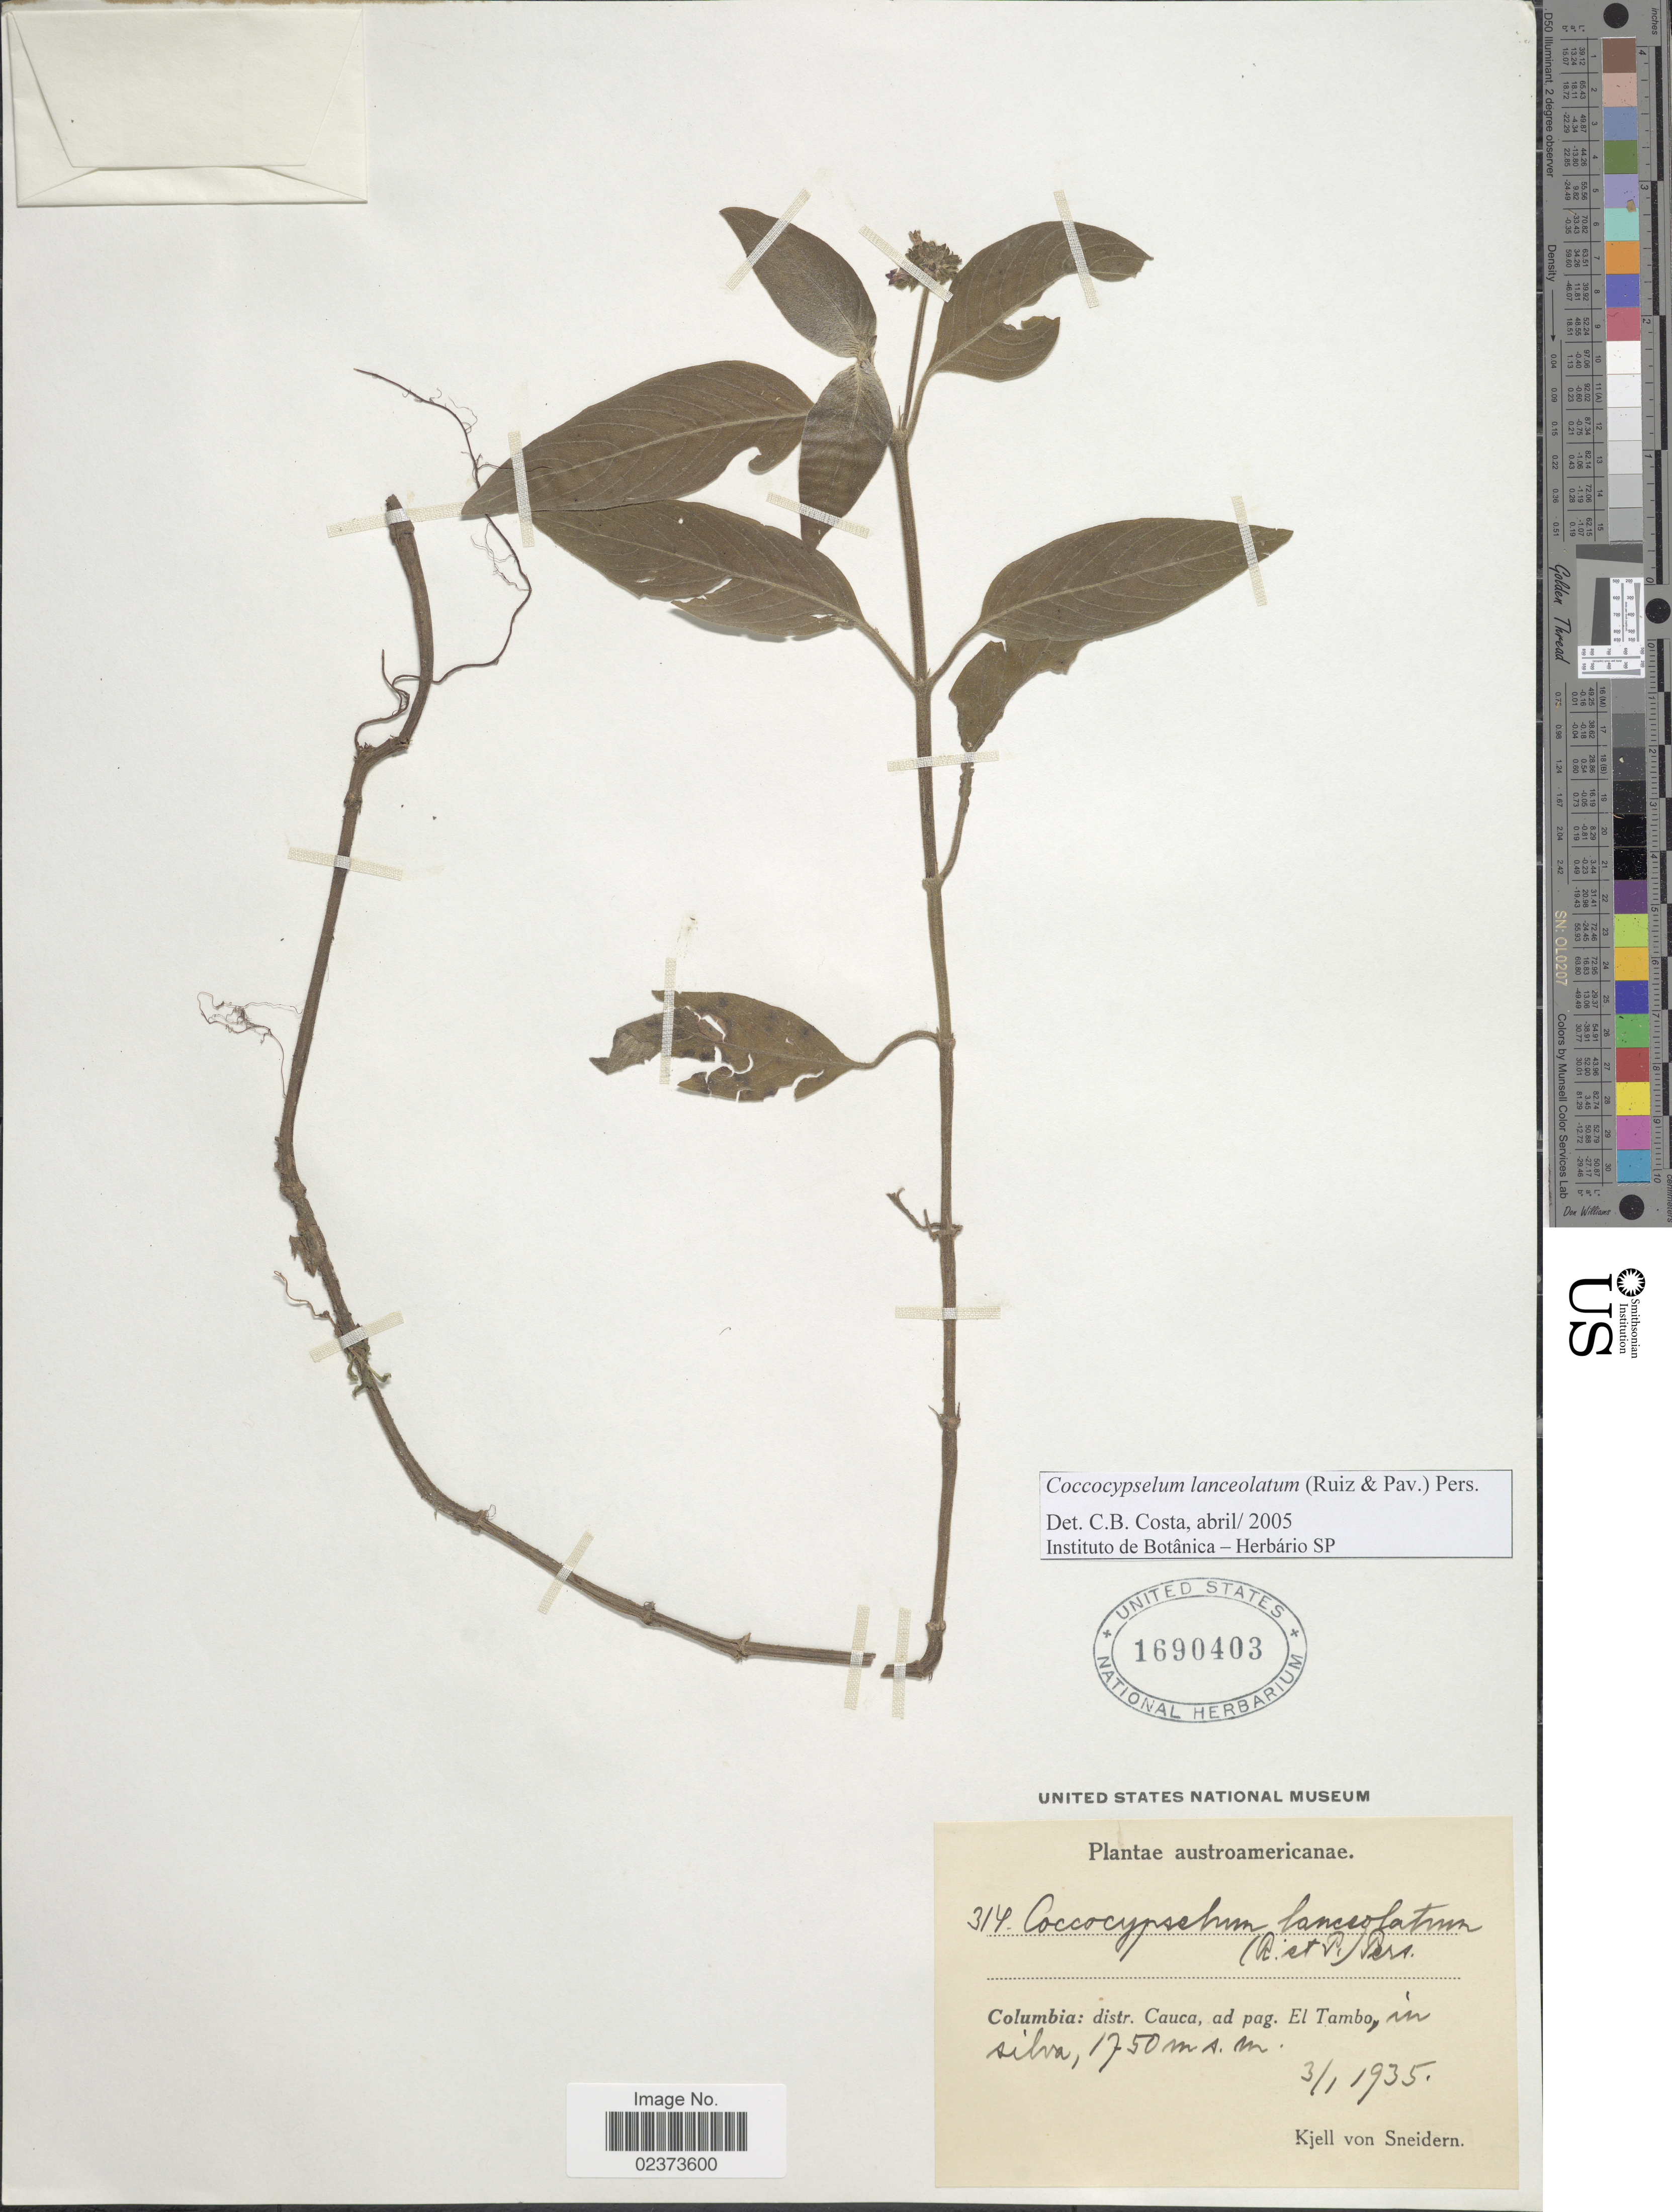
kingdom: Plantae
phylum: Tracheophyta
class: Magnoliopsida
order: Gentianales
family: Rubiaceae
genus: Coccocypselum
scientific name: Coccocypselum lanceolatum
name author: (Ruiz & Pav.) Pers.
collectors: K. von Sneidern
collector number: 314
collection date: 1935-01-03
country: Colombia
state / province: Cauca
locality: Austroamericanae, distr. Cauca, ad pag El Tambo, in silva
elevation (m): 1750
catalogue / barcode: US 1690403